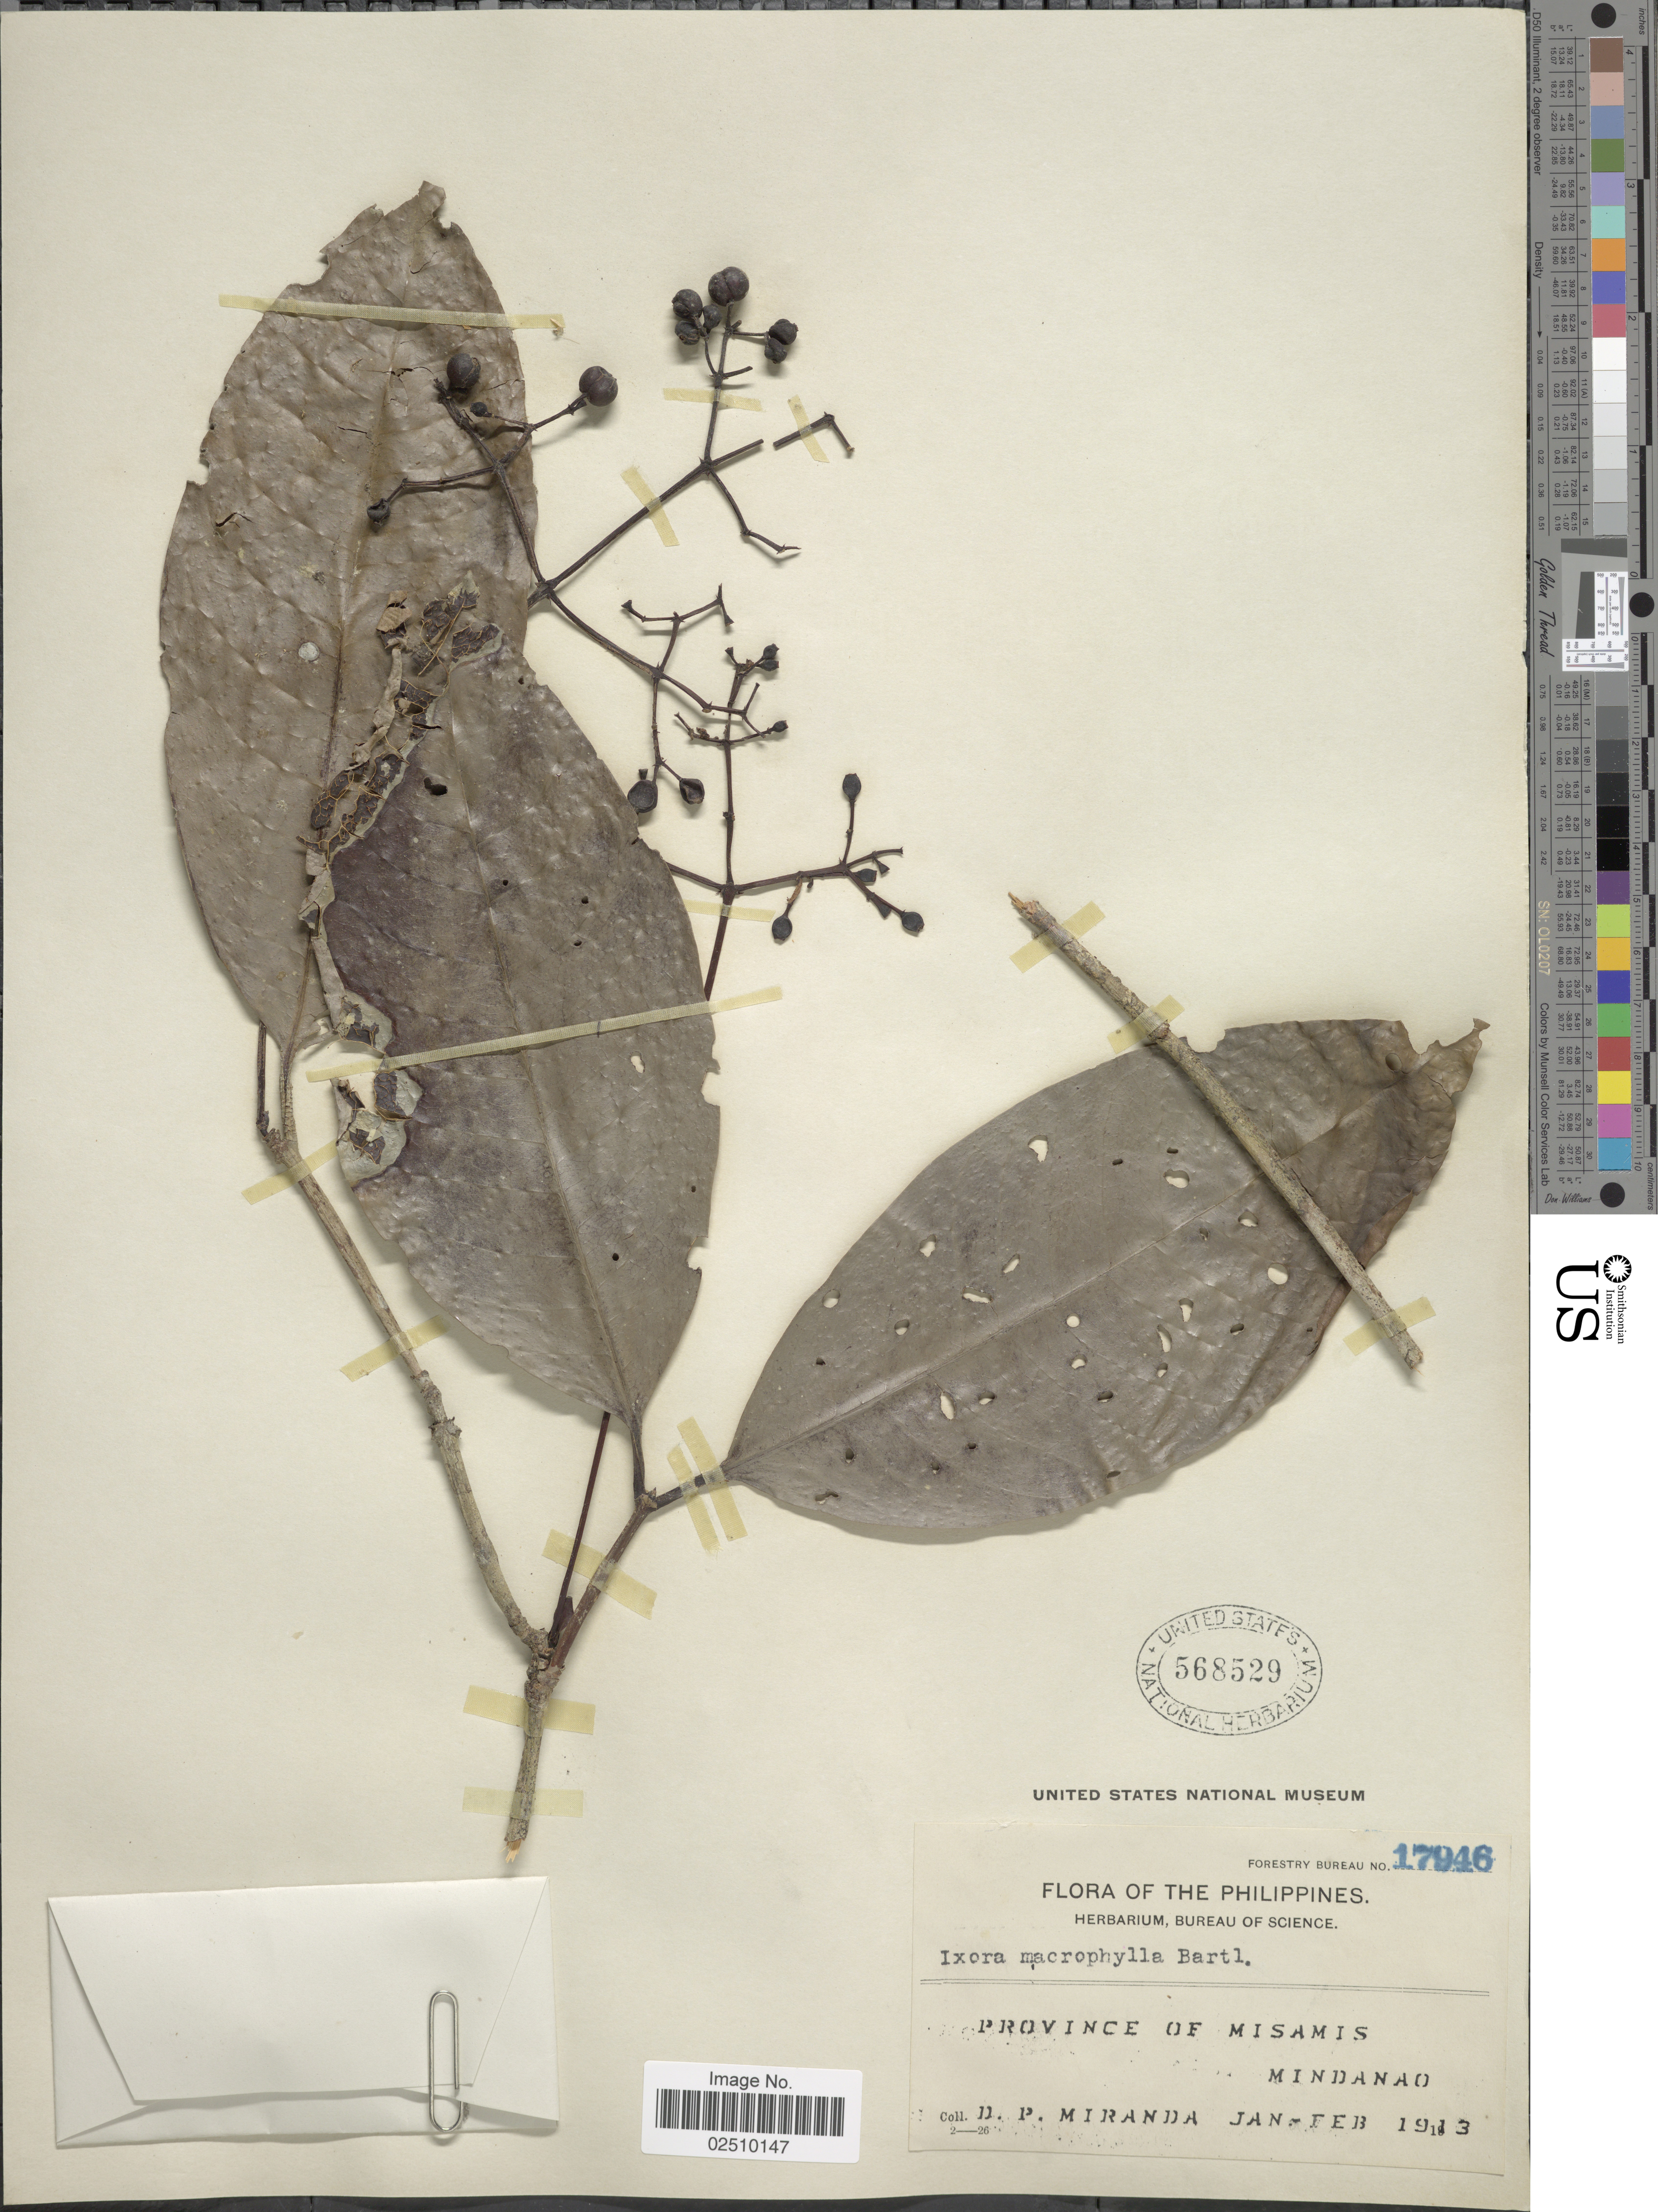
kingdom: Plantae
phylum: Tracheophyta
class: Magnoliopsida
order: Gentianales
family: Rubiaceae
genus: Ixora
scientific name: Ixora macrophylla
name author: Bartl. ex DC.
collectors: D. P. Miranda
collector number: Forestry Bureau 17946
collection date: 1913-01/1913-02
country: Philippines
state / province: Northern Mindanao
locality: Province of Misamis. Minadanao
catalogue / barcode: US 568529